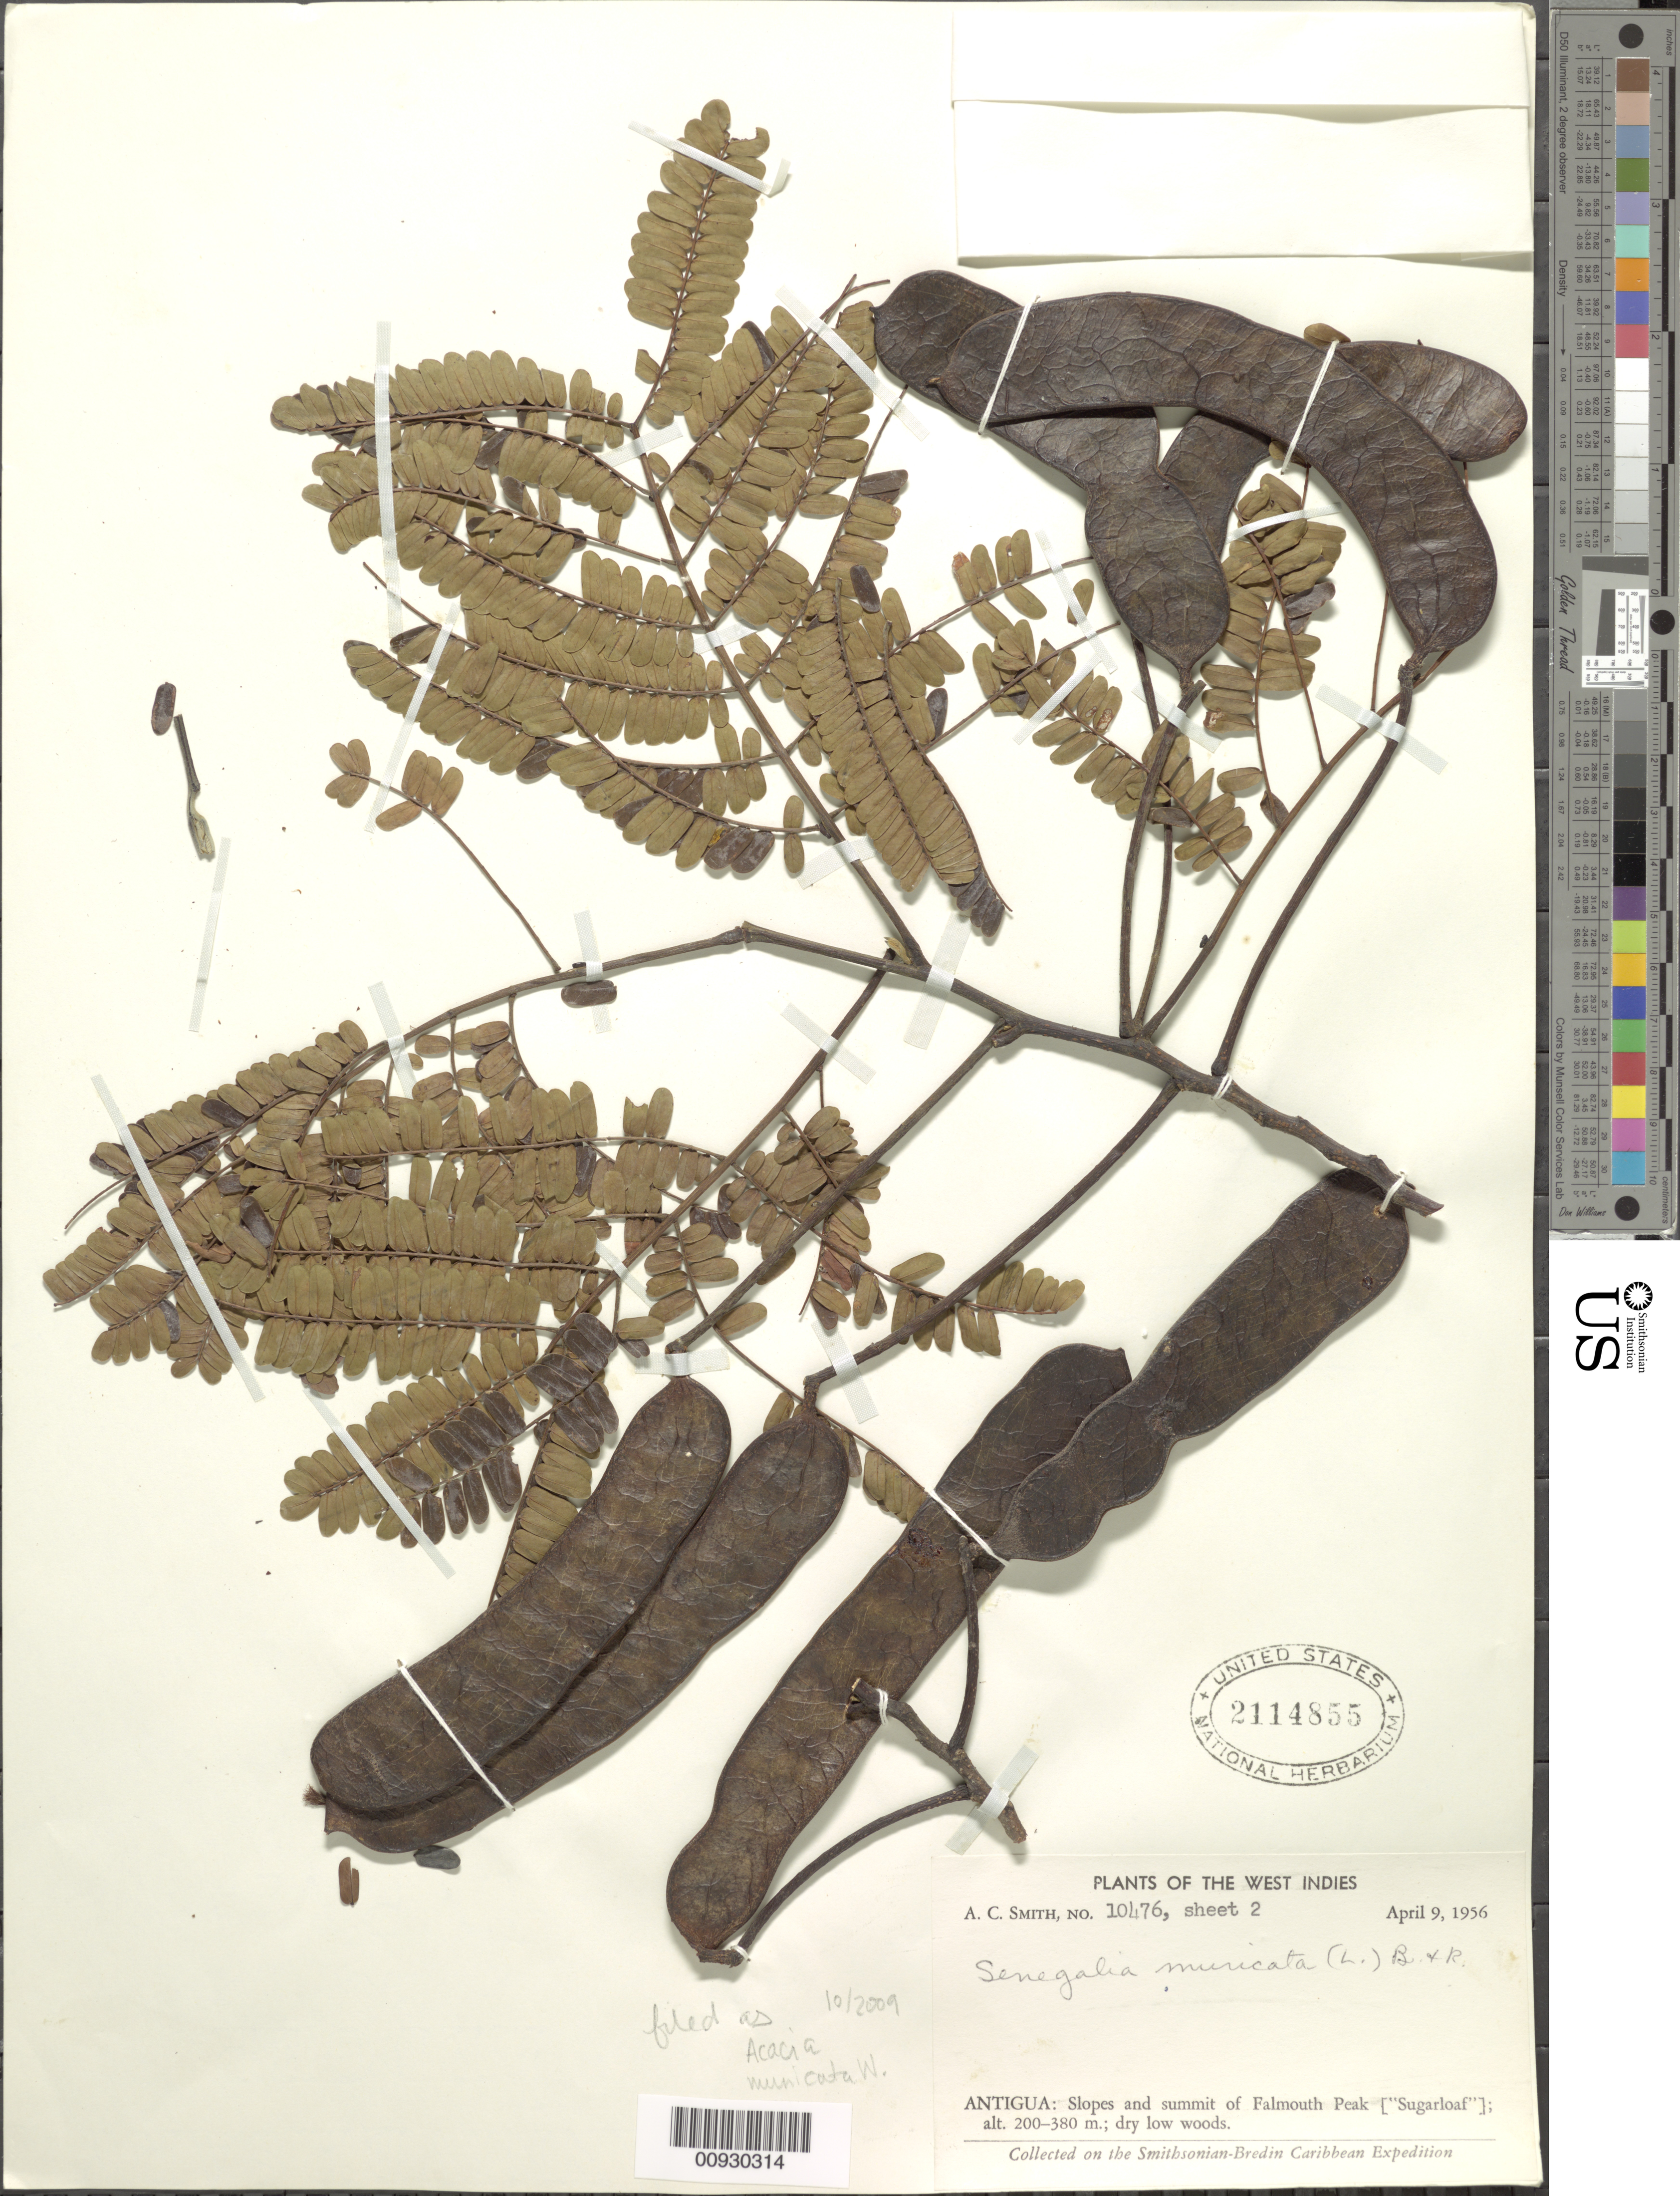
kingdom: Plantae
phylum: Tracheophyta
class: Magnoliopsida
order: Fabales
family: Fabaceae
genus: Parasenegalia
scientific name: Parasenegalia muricata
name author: (L.) Seigler & Ebinger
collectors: A. C. Smith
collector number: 10476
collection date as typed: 09 Apr 1956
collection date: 1956-04-09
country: Antigua and Barbuda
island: Antigua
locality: Slopes and summit of Falmouth Peak ["Sugarloaf"]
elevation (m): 200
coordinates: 0 N, 0 E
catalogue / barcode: US 2114855